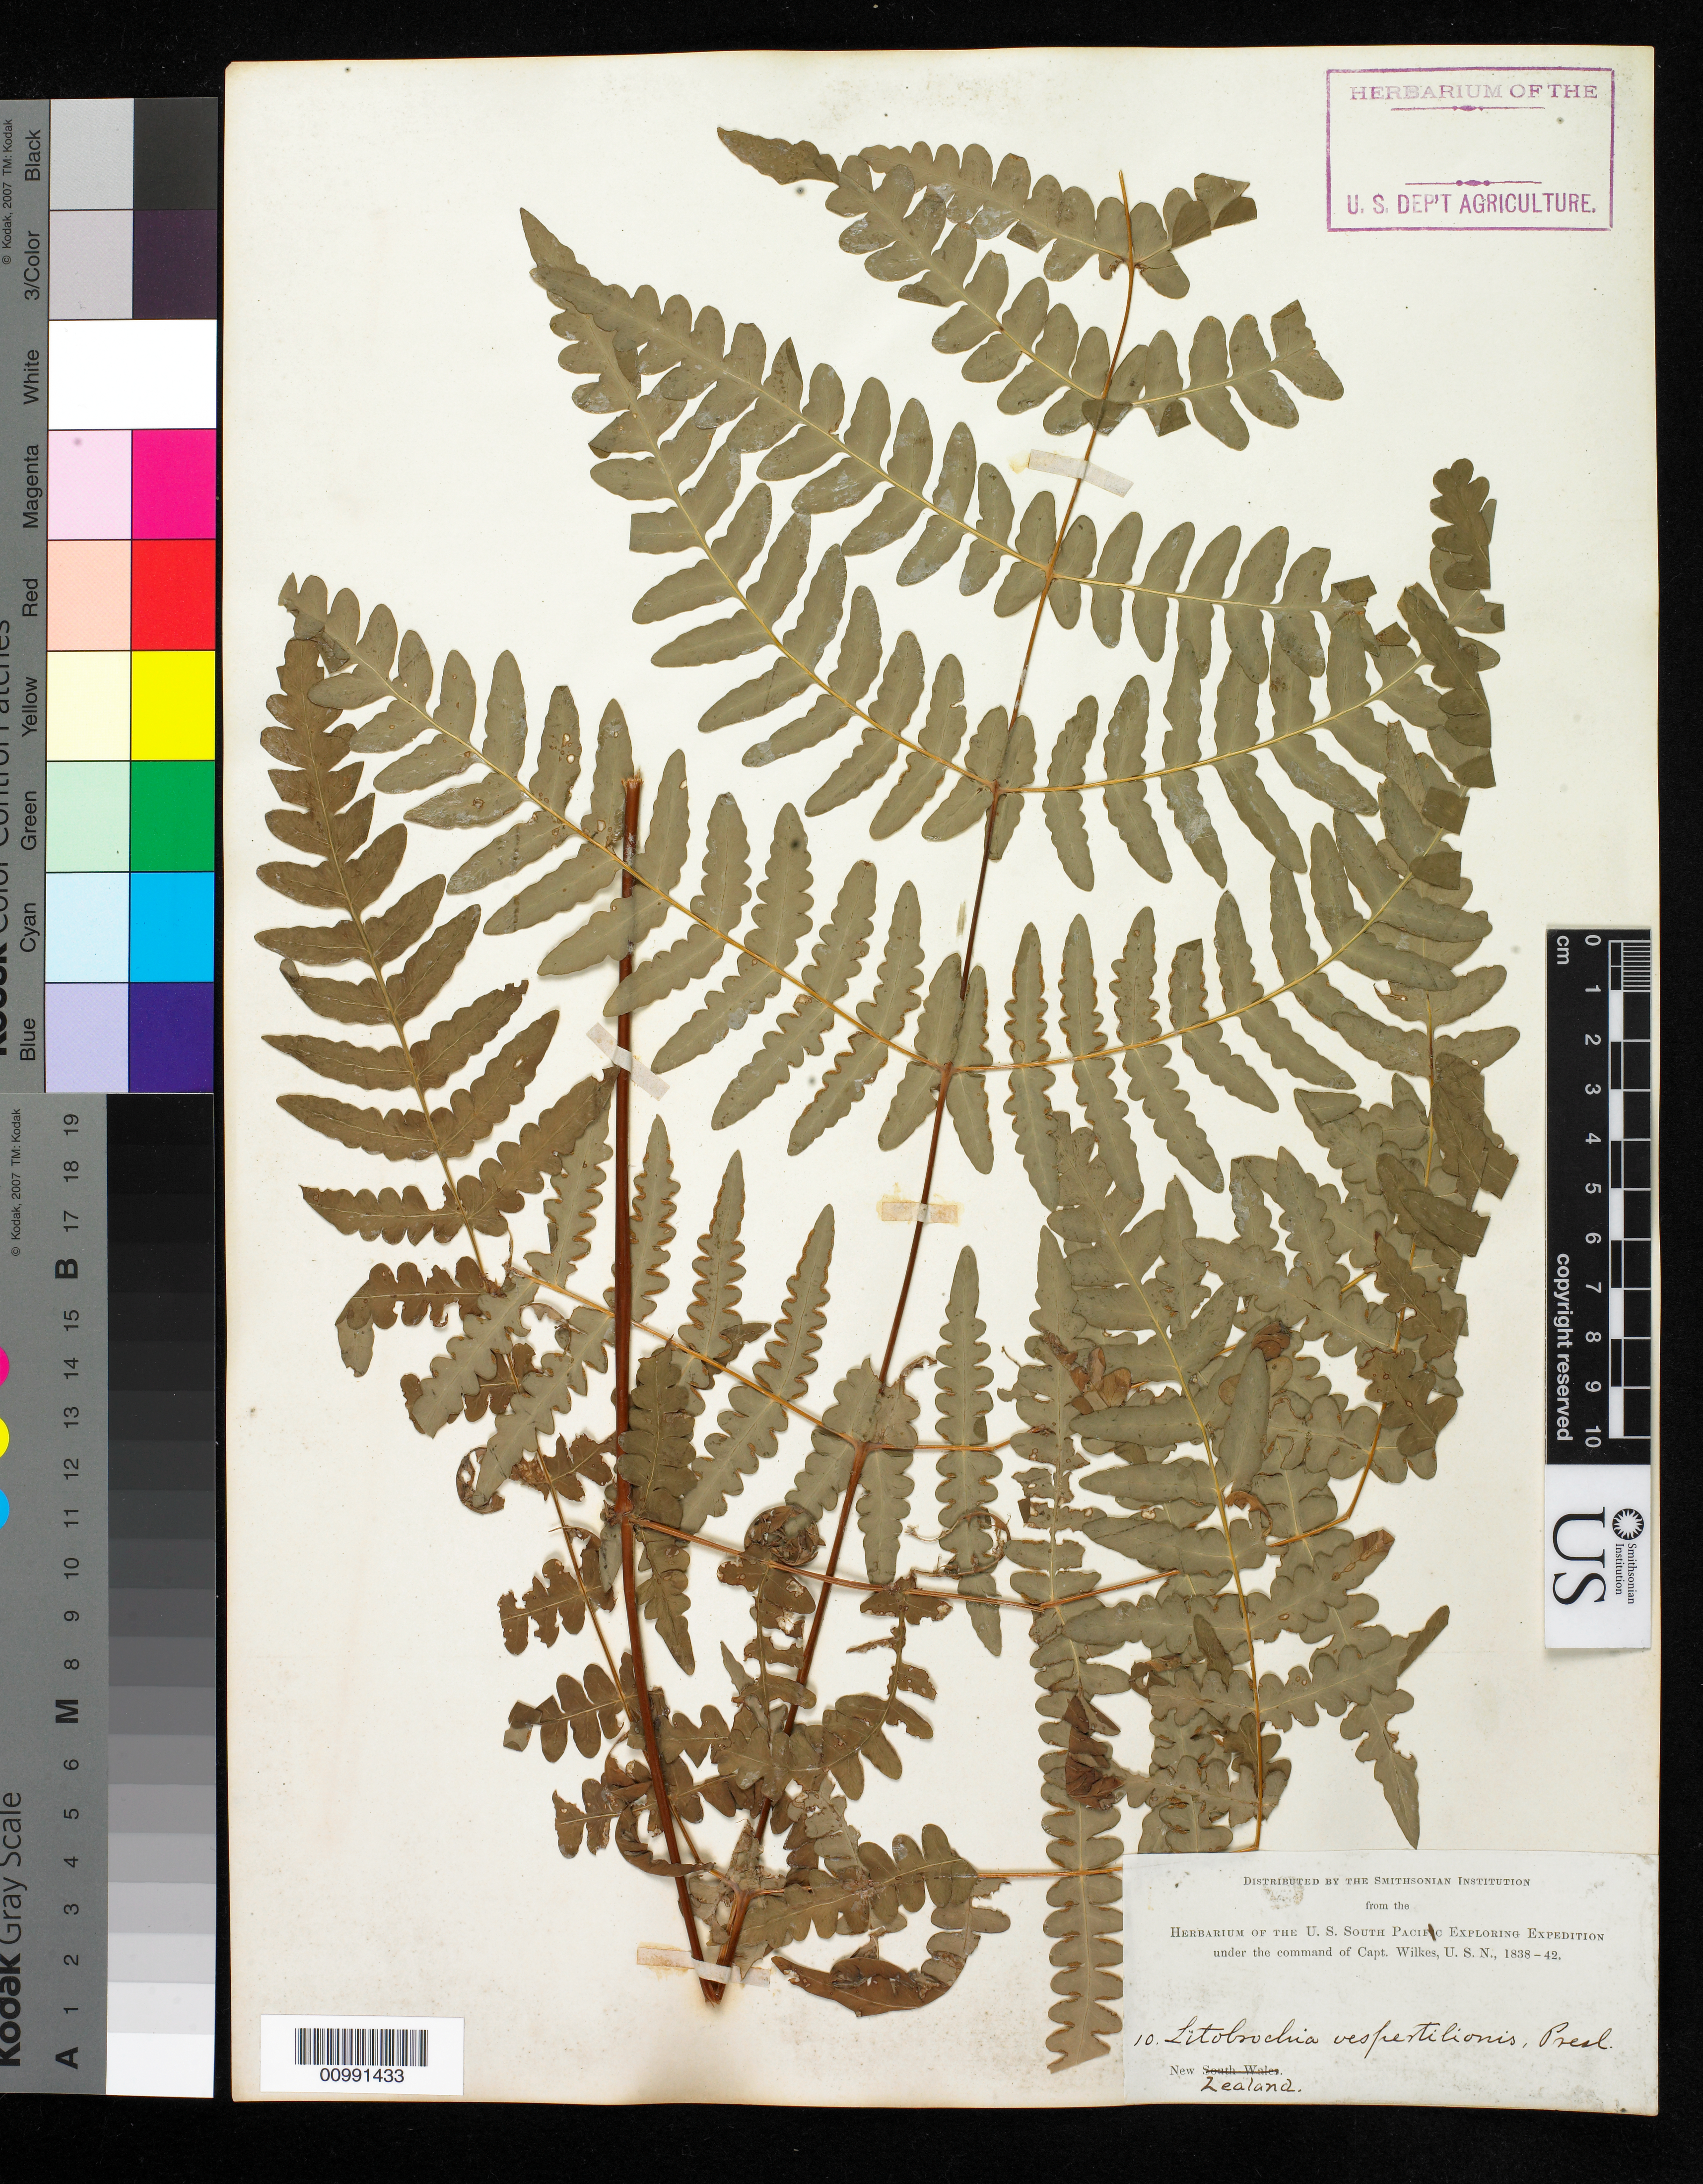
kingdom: Plantae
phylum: Tracheophyta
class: Polypodiopsida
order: Polypodiales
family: Dennstaedtiaceae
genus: Histiopteris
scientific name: Histiopteris incisa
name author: (Thunb.) J. Sm.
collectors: Wilkes Explor. Exped.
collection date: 1838/1842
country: New Zealand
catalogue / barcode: US 98677